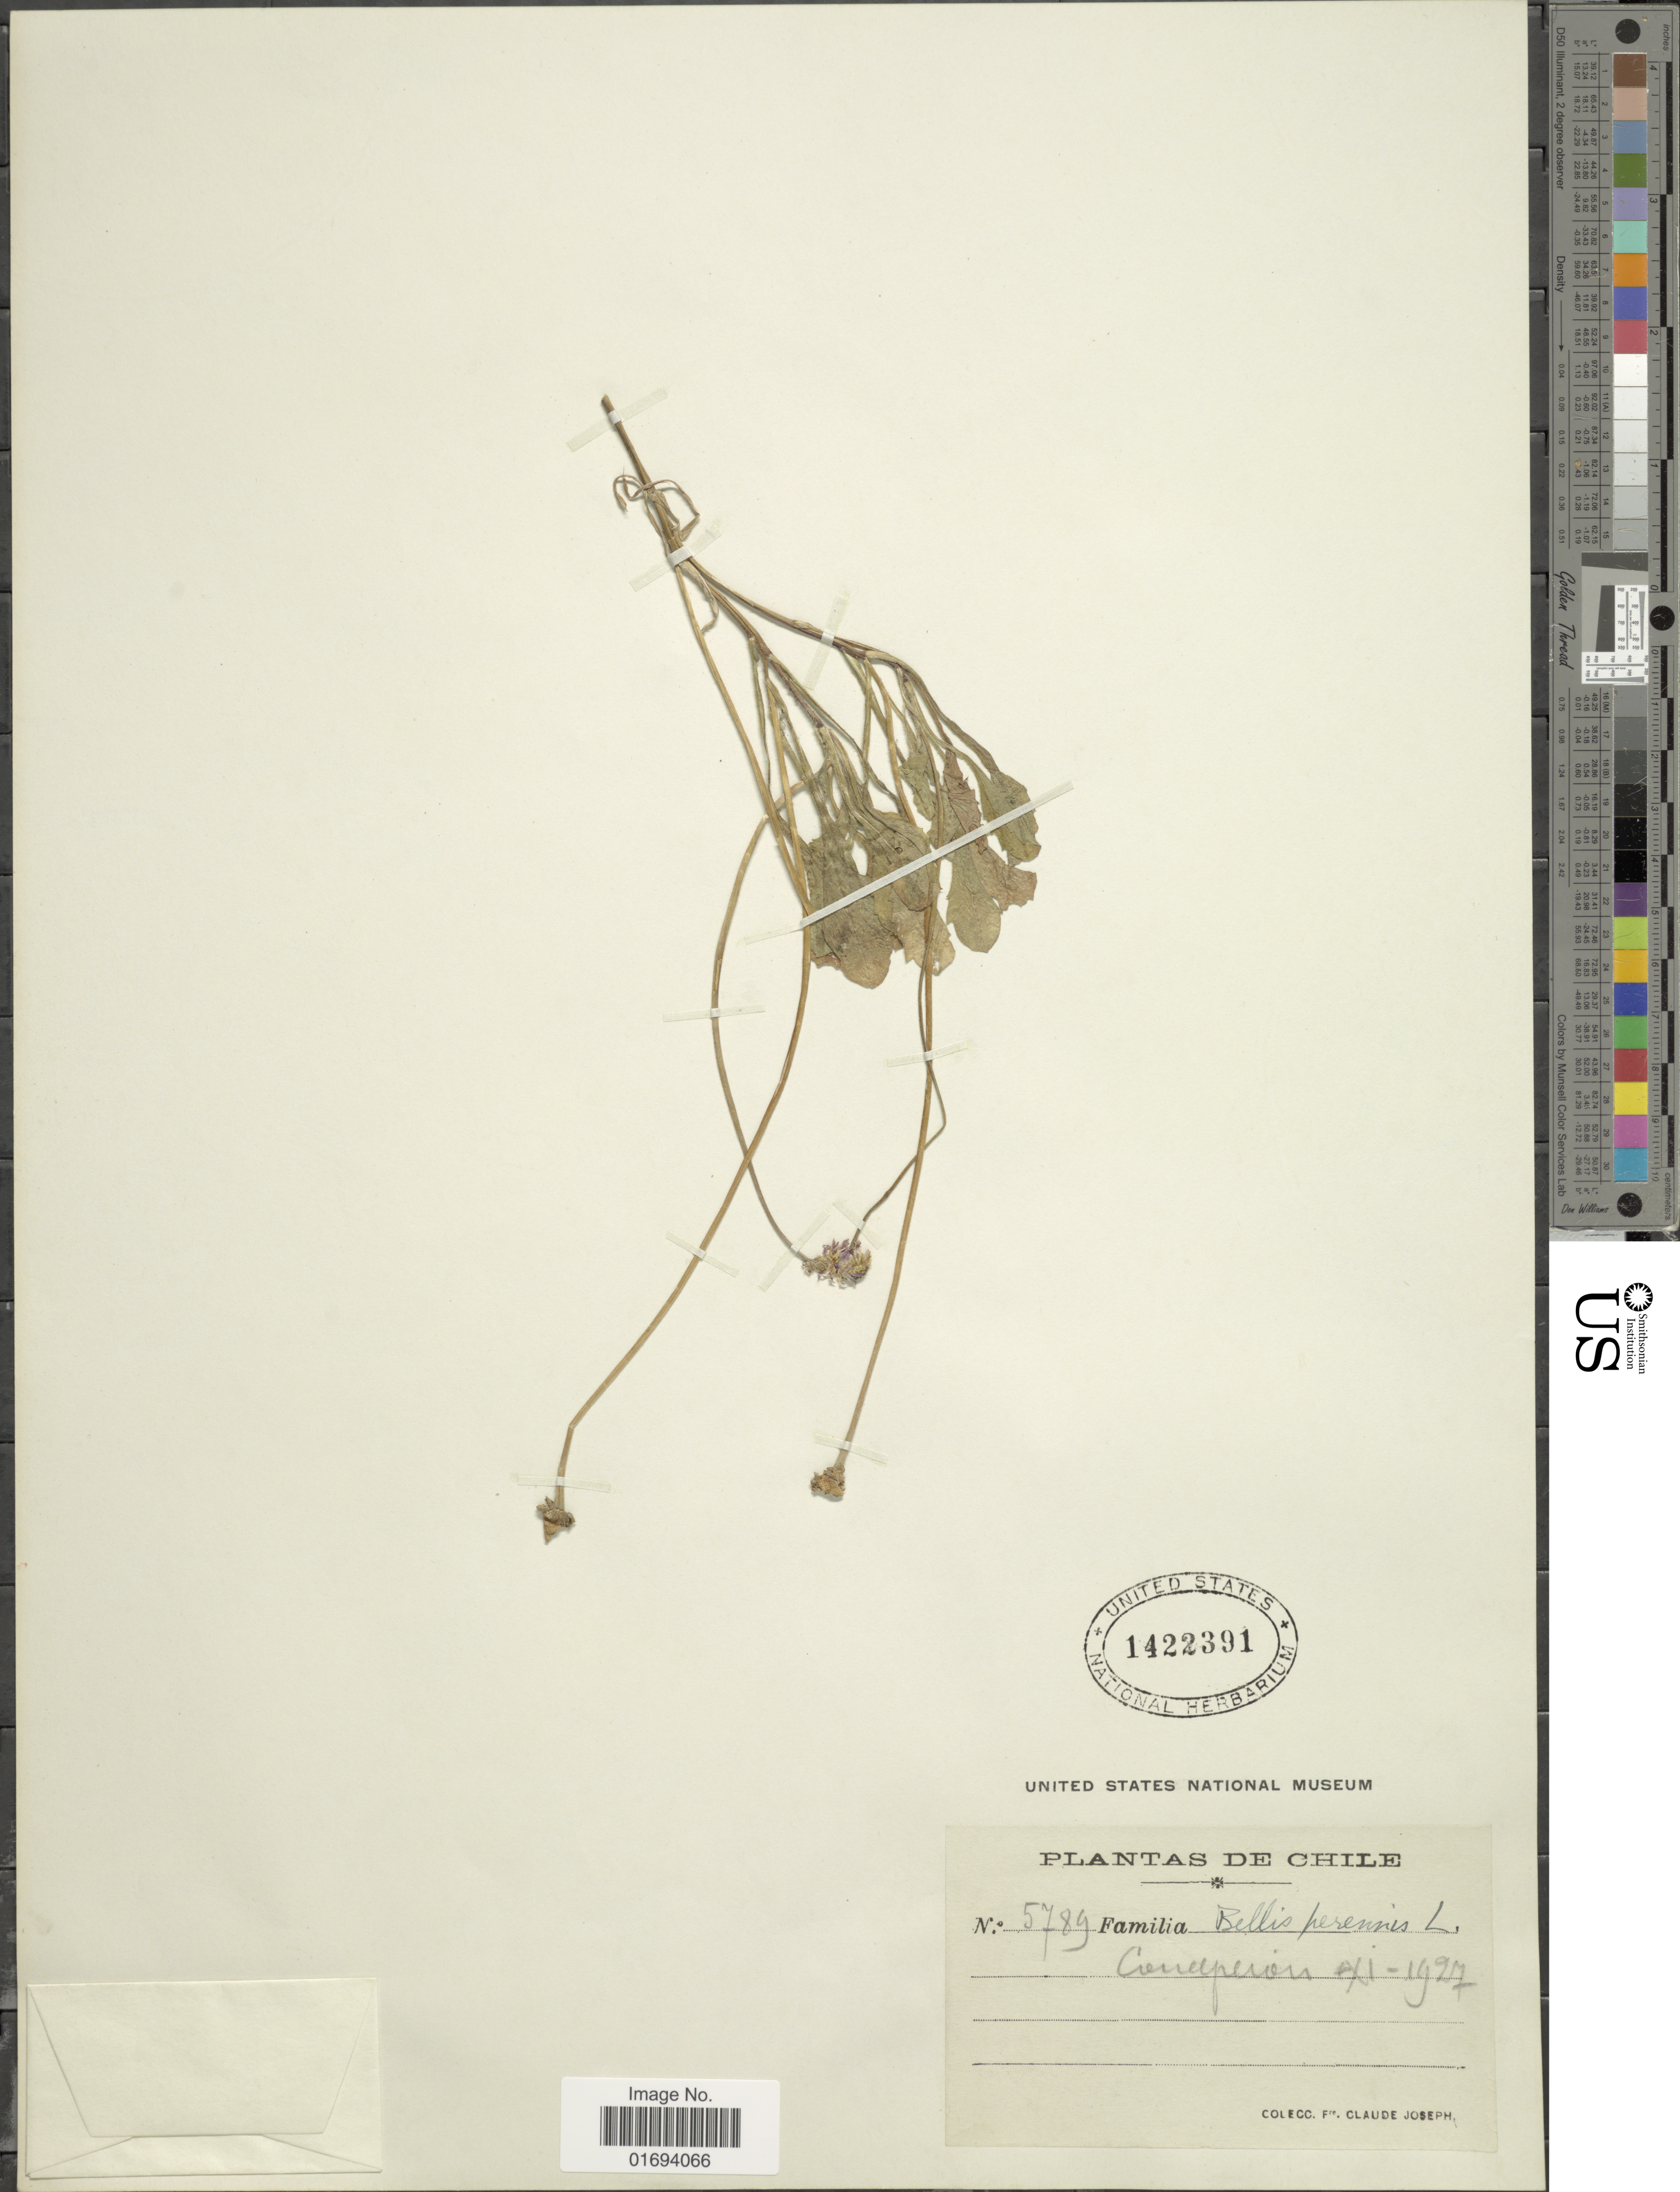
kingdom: Plantae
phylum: Tracheophyta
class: Magnoliopsida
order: Asterales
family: Asteraceae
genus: Bellis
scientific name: Bellis perennis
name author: L.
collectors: Frere Claude Joseph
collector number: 5789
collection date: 1927-11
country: Chile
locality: Canaperon. Chile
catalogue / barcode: US 1422391